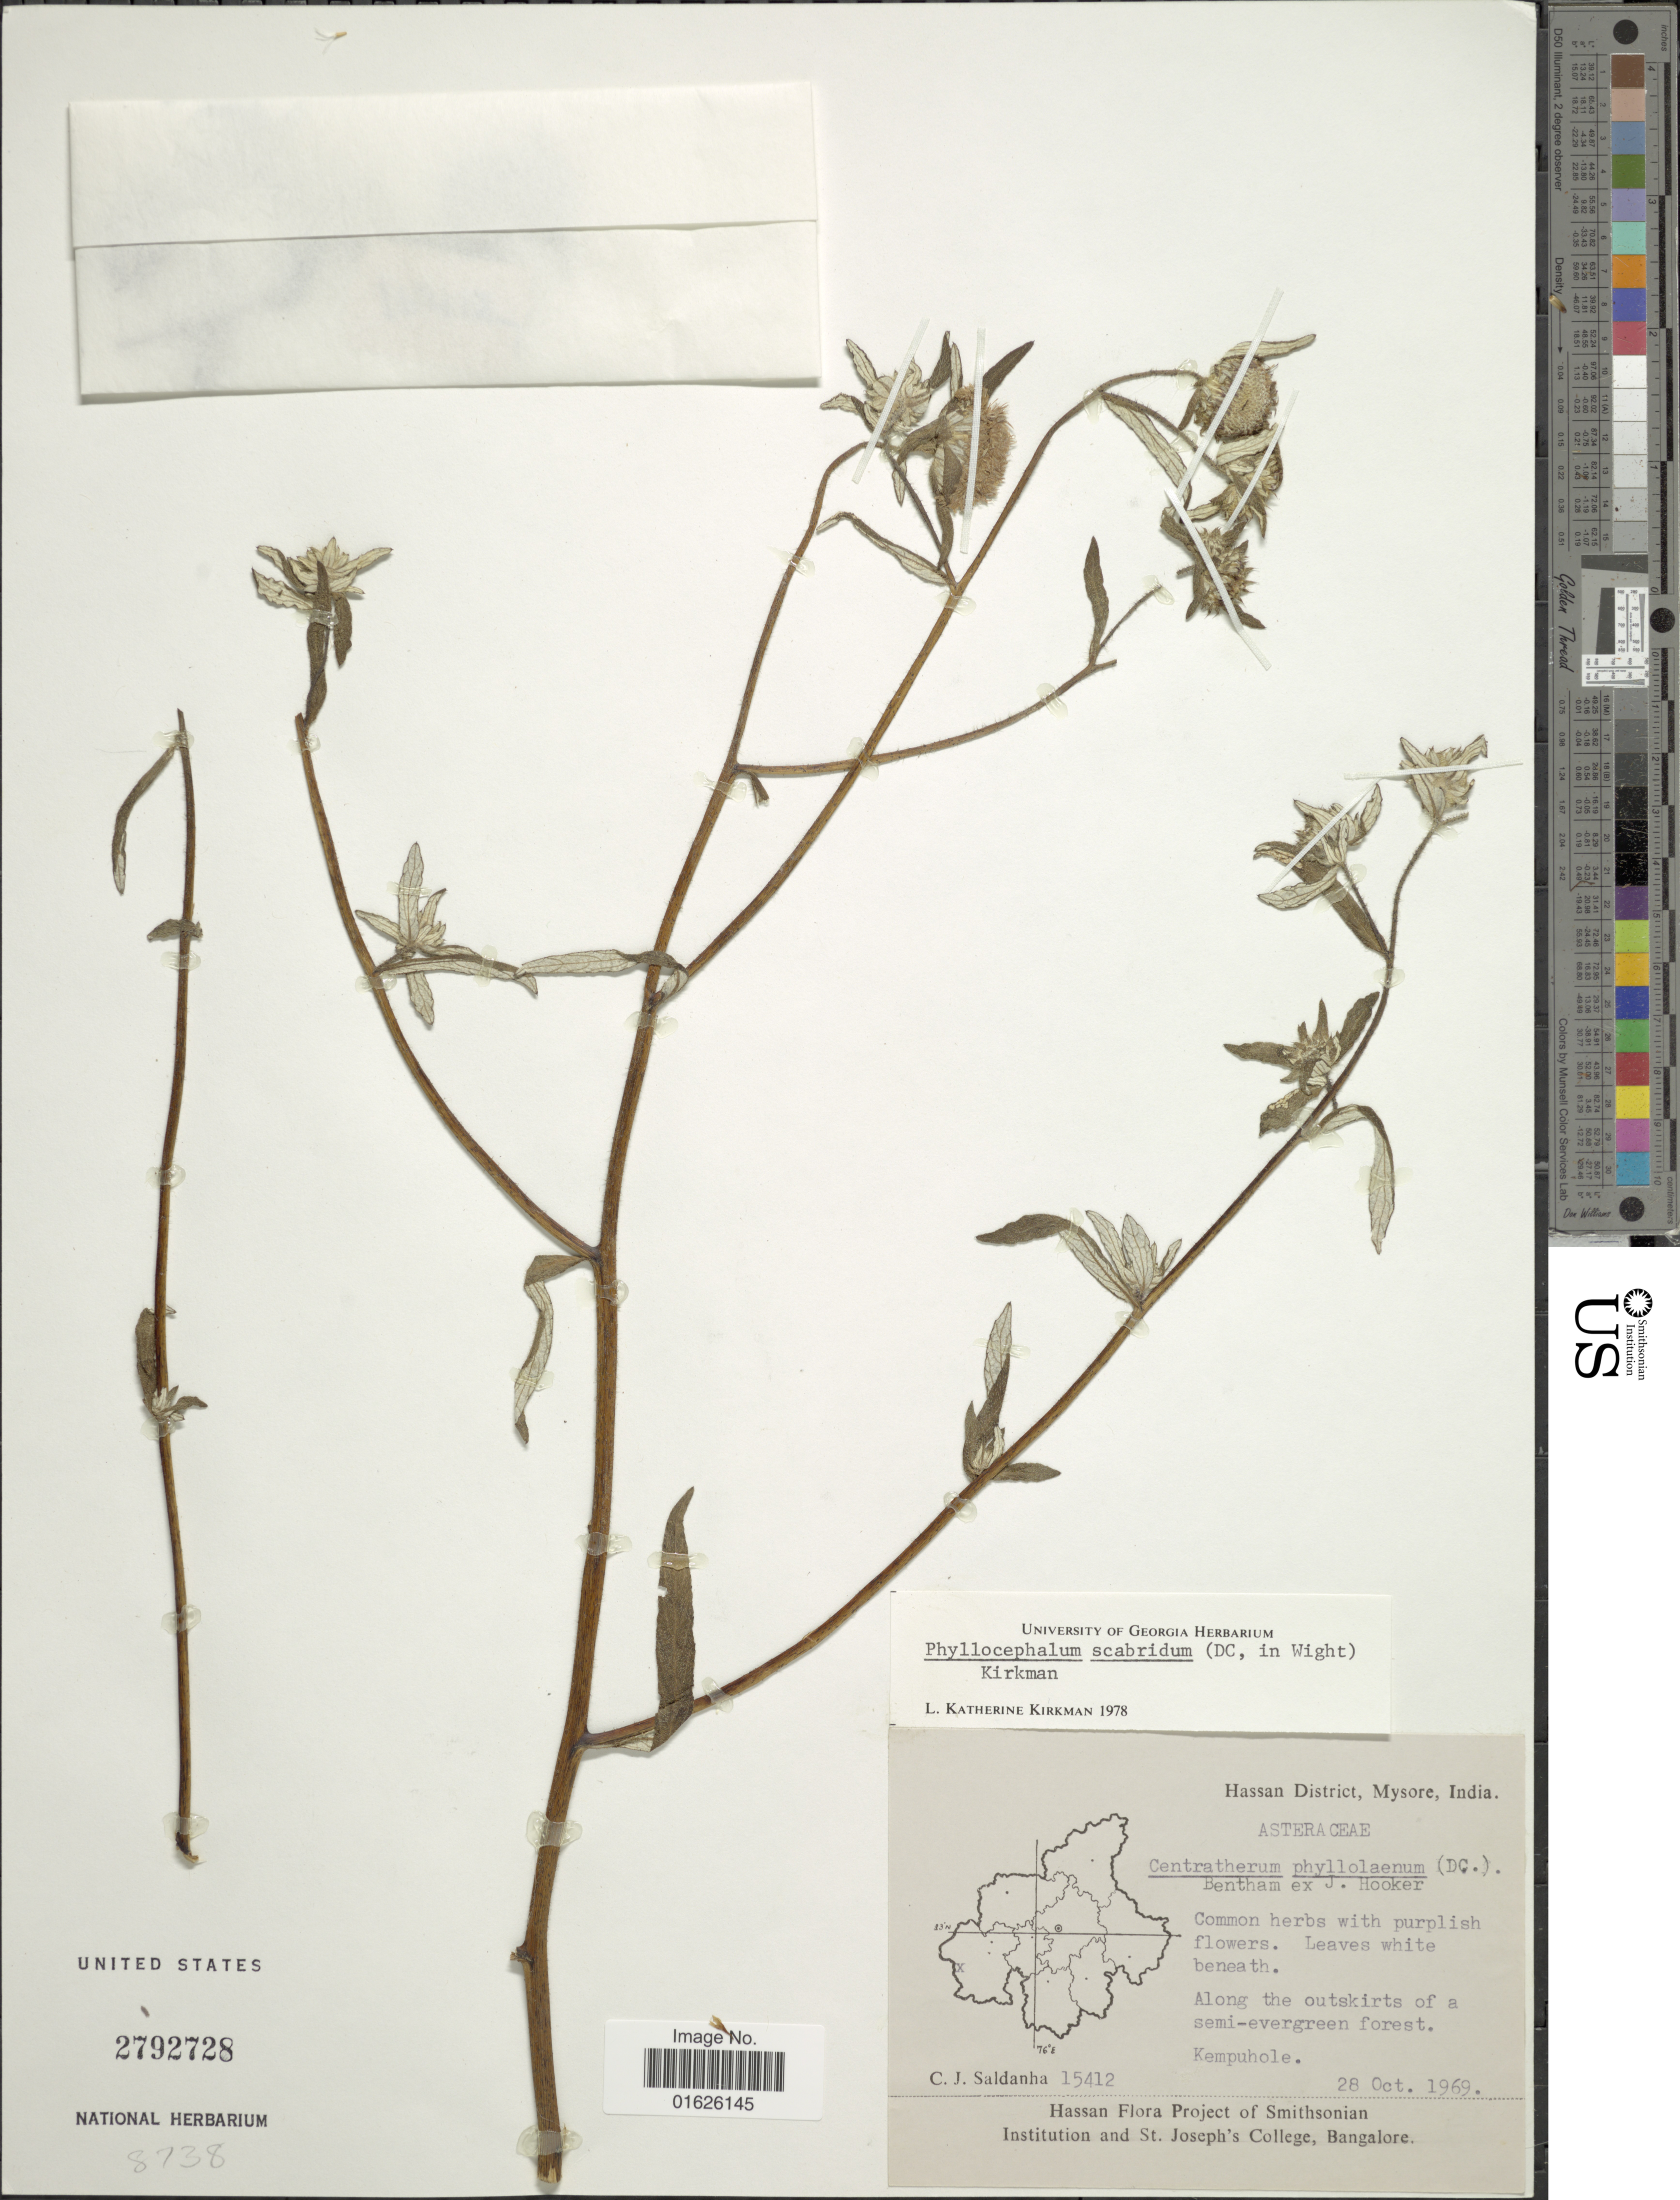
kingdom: Plantae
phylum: Tracheophyta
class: Magnoliopsida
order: Asterales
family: Asteraceae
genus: Phyllocephalum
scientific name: Phyllocephalum scabridum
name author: (DC. in Wight) Kirkman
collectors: C. J. Saldanha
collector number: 15412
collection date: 1969-10-28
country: India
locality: Hassan District, Mysore, Along the outskirts of a semi - evergreen forest.Kempuhole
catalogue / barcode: US 2797728